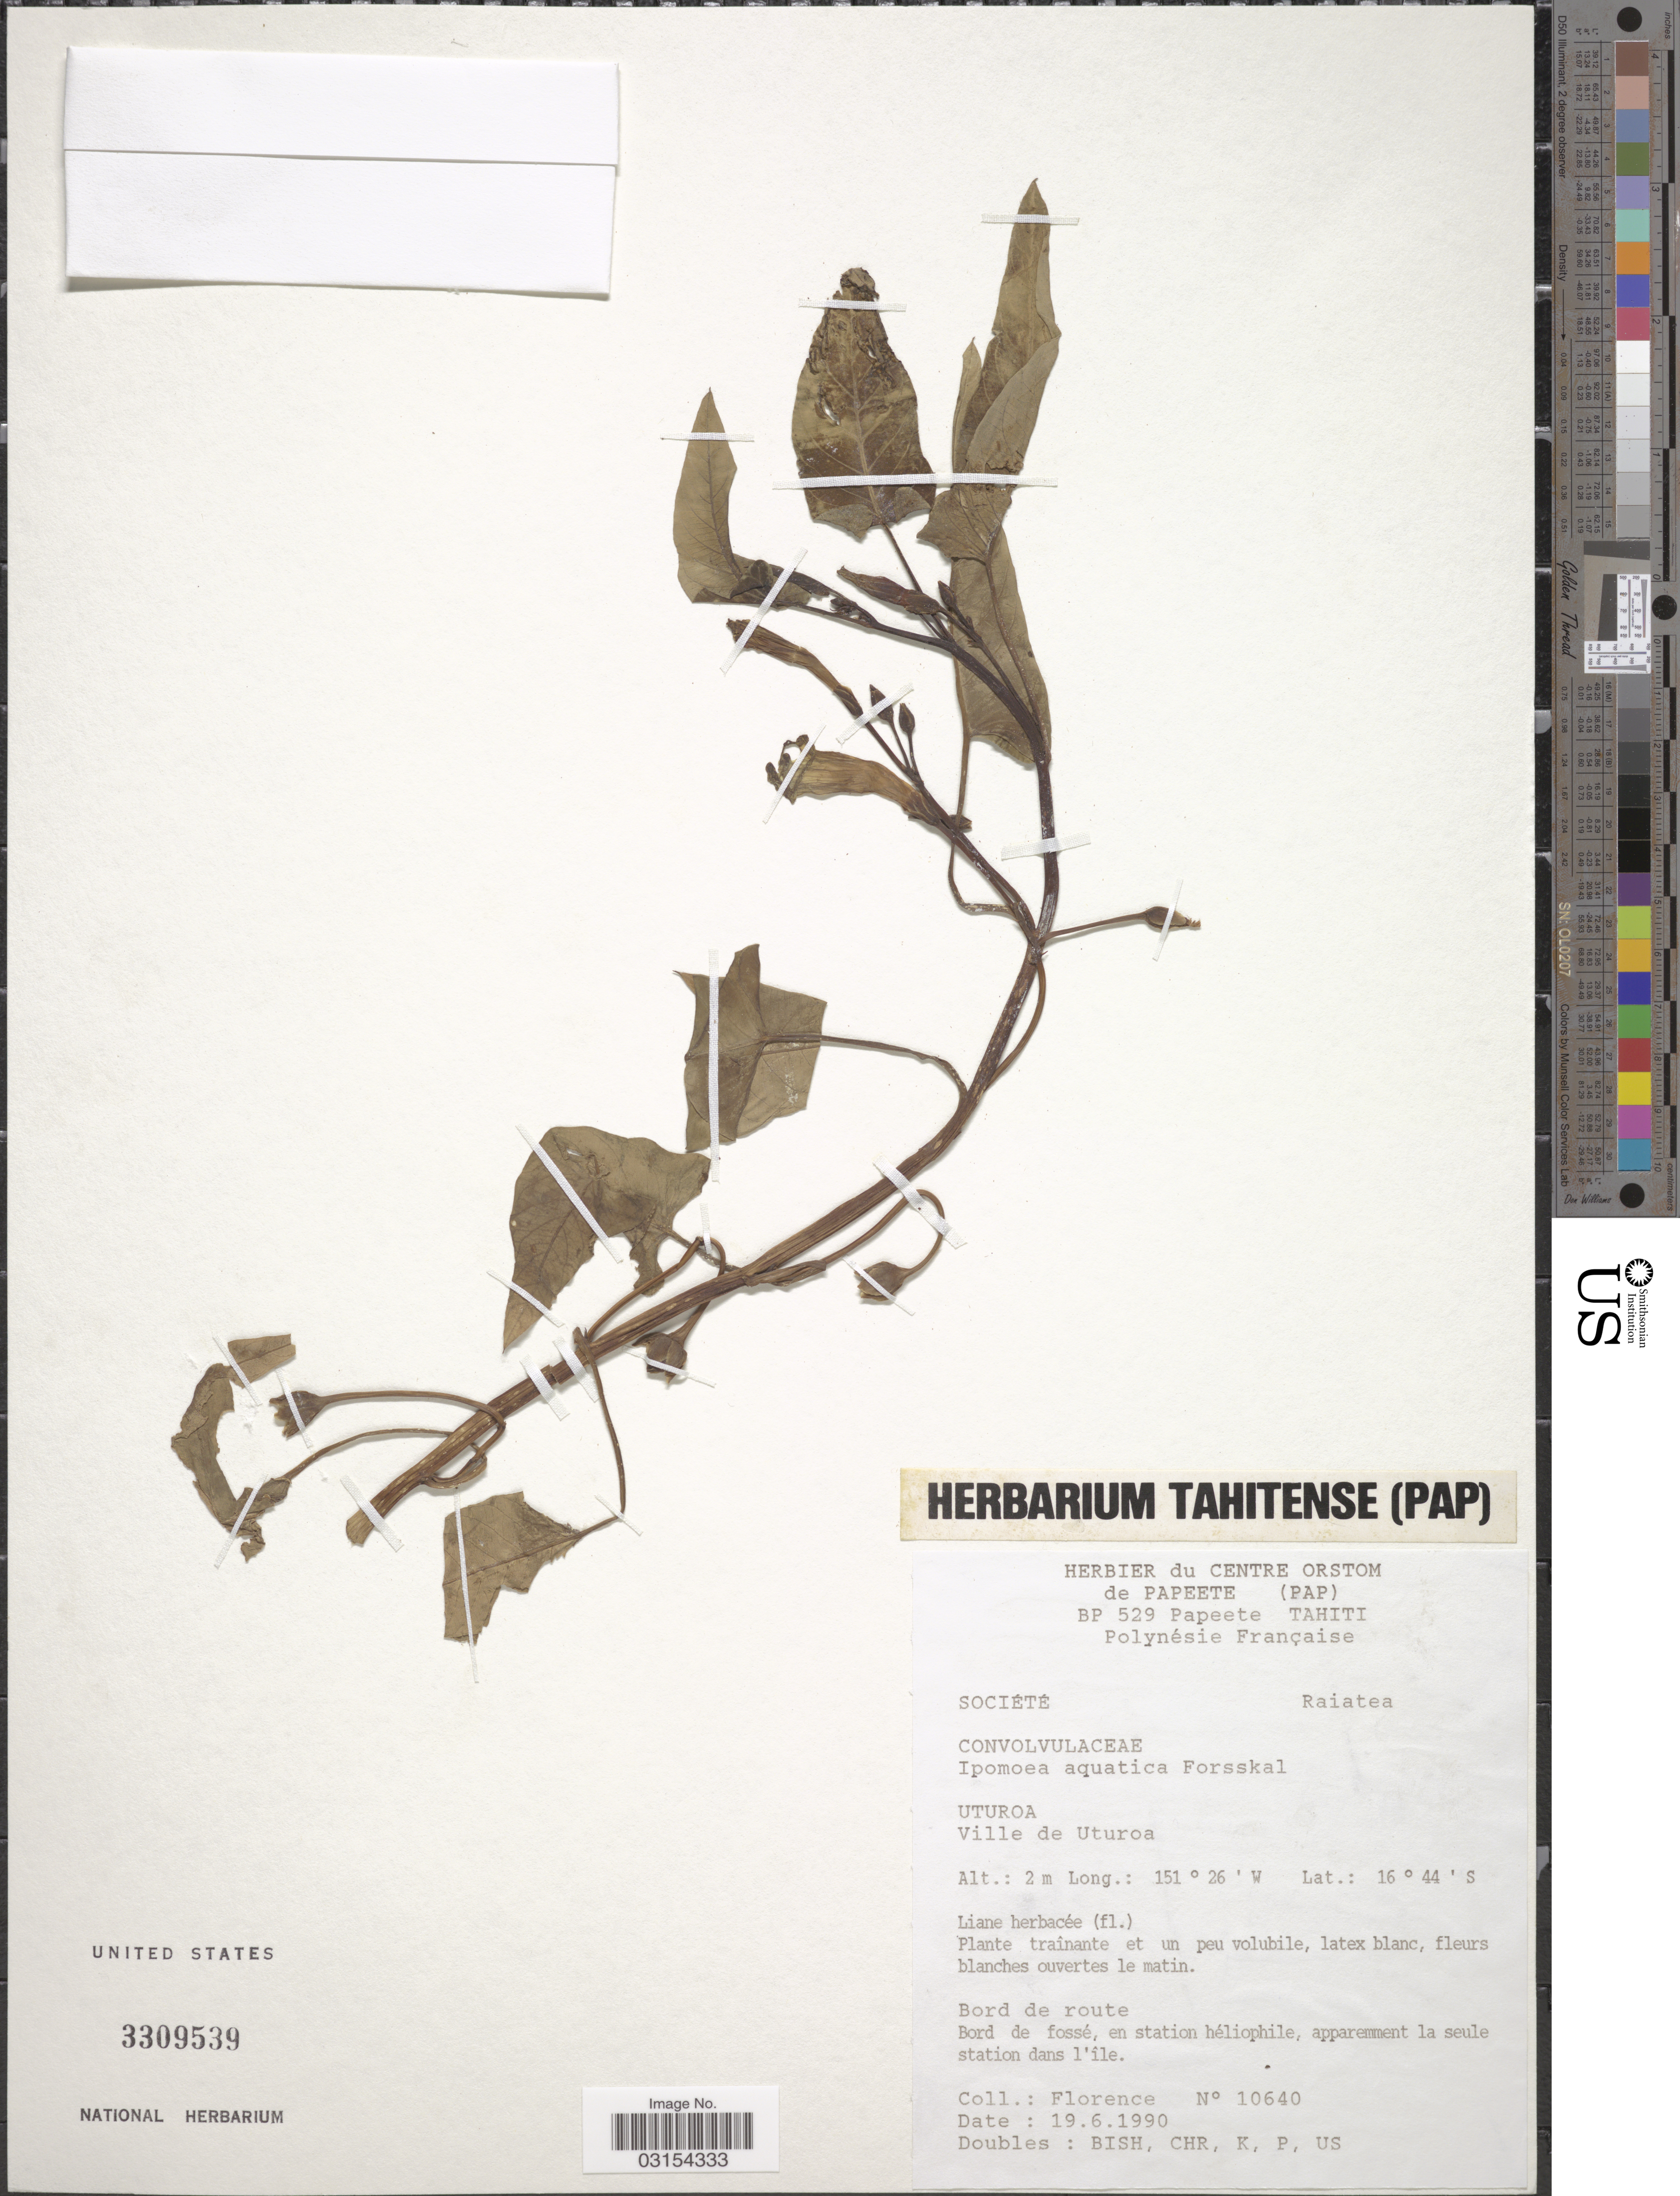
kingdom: Plantae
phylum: Tracheophyta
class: Magnoliopsida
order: Solanales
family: Convolvulaceae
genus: Ipomoea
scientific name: Ipomoea aquatica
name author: Forssk.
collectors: -. Florence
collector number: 10640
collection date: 1990-06-19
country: French Polynesia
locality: Société. Raiatea. Uturoa. Ville de Uturoa.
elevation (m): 2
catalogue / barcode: US 3309539